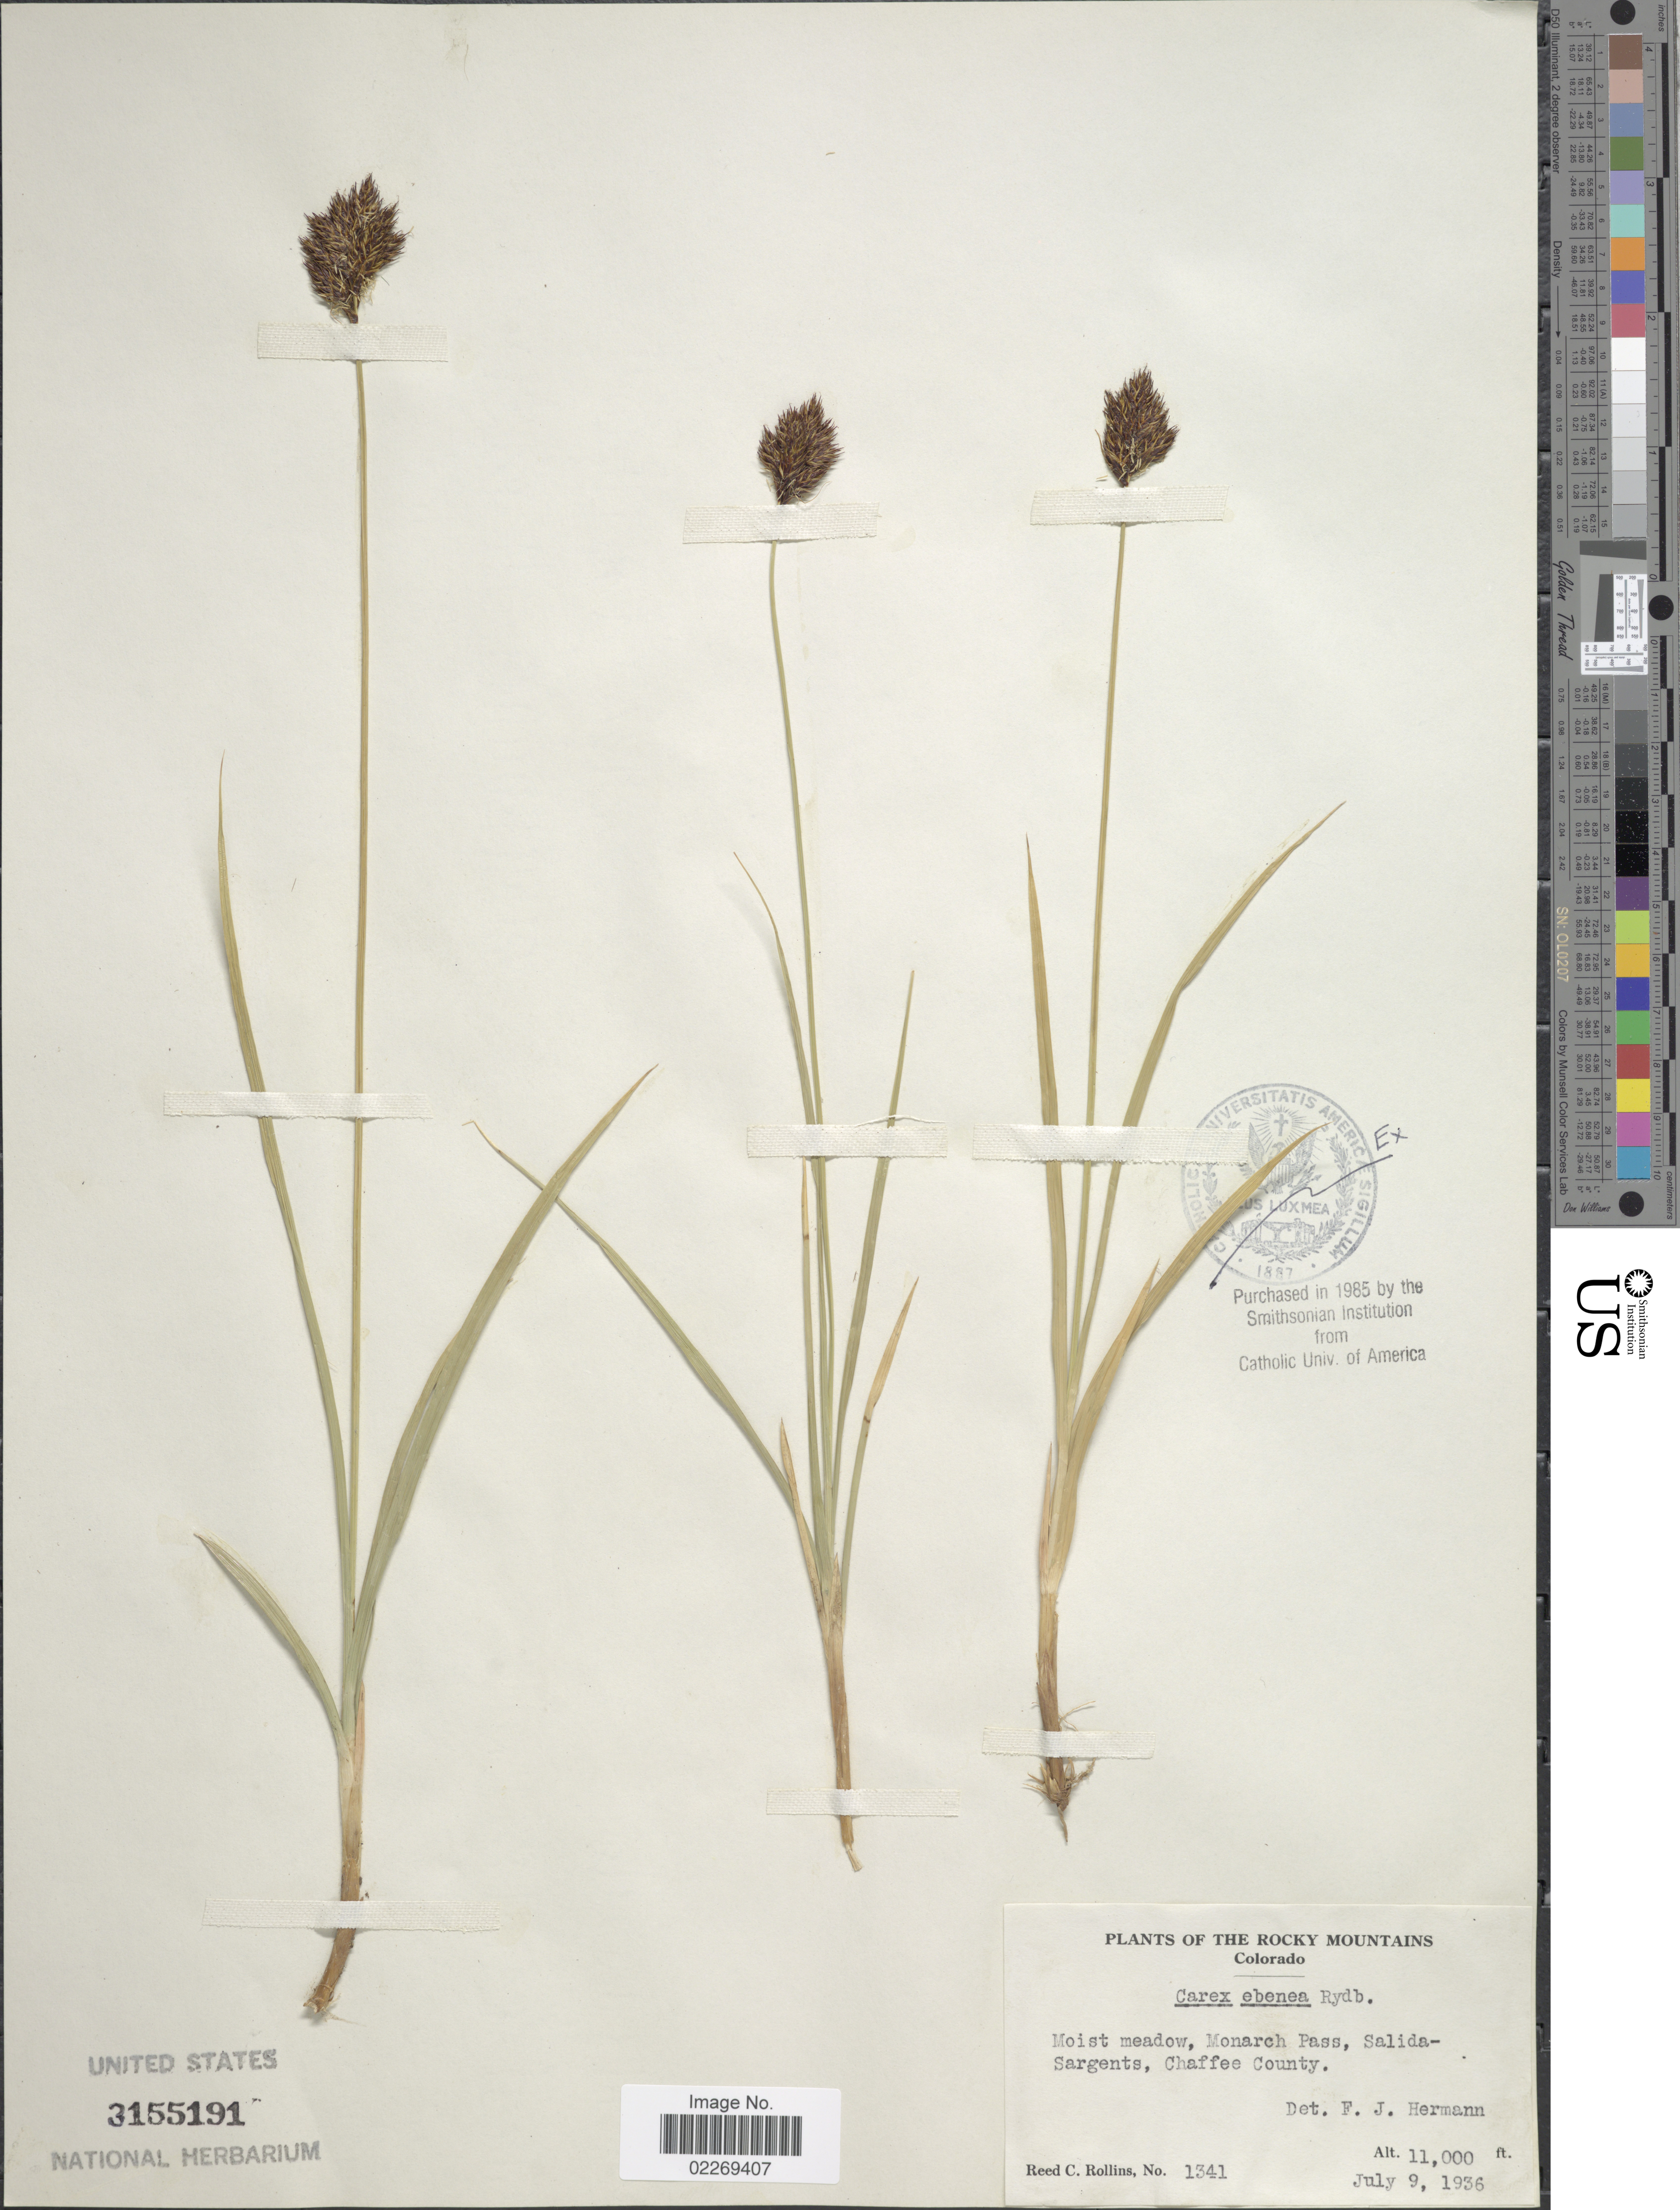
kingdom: Plantae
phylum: Tracheophyta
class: Liliopsida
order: Poales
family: Cyperaceae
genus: Carex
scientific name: Carex ebenea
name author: Rydb.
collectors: R. C. Rollins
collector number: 1341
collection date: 1936-07-09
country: United States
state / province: Colorado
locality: The Rocky Mountains. Moist meadow, Monarch Pass, Salida-Sargents, Chaffee County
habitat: moist meadow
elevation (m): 3353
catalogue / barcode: US 3155191